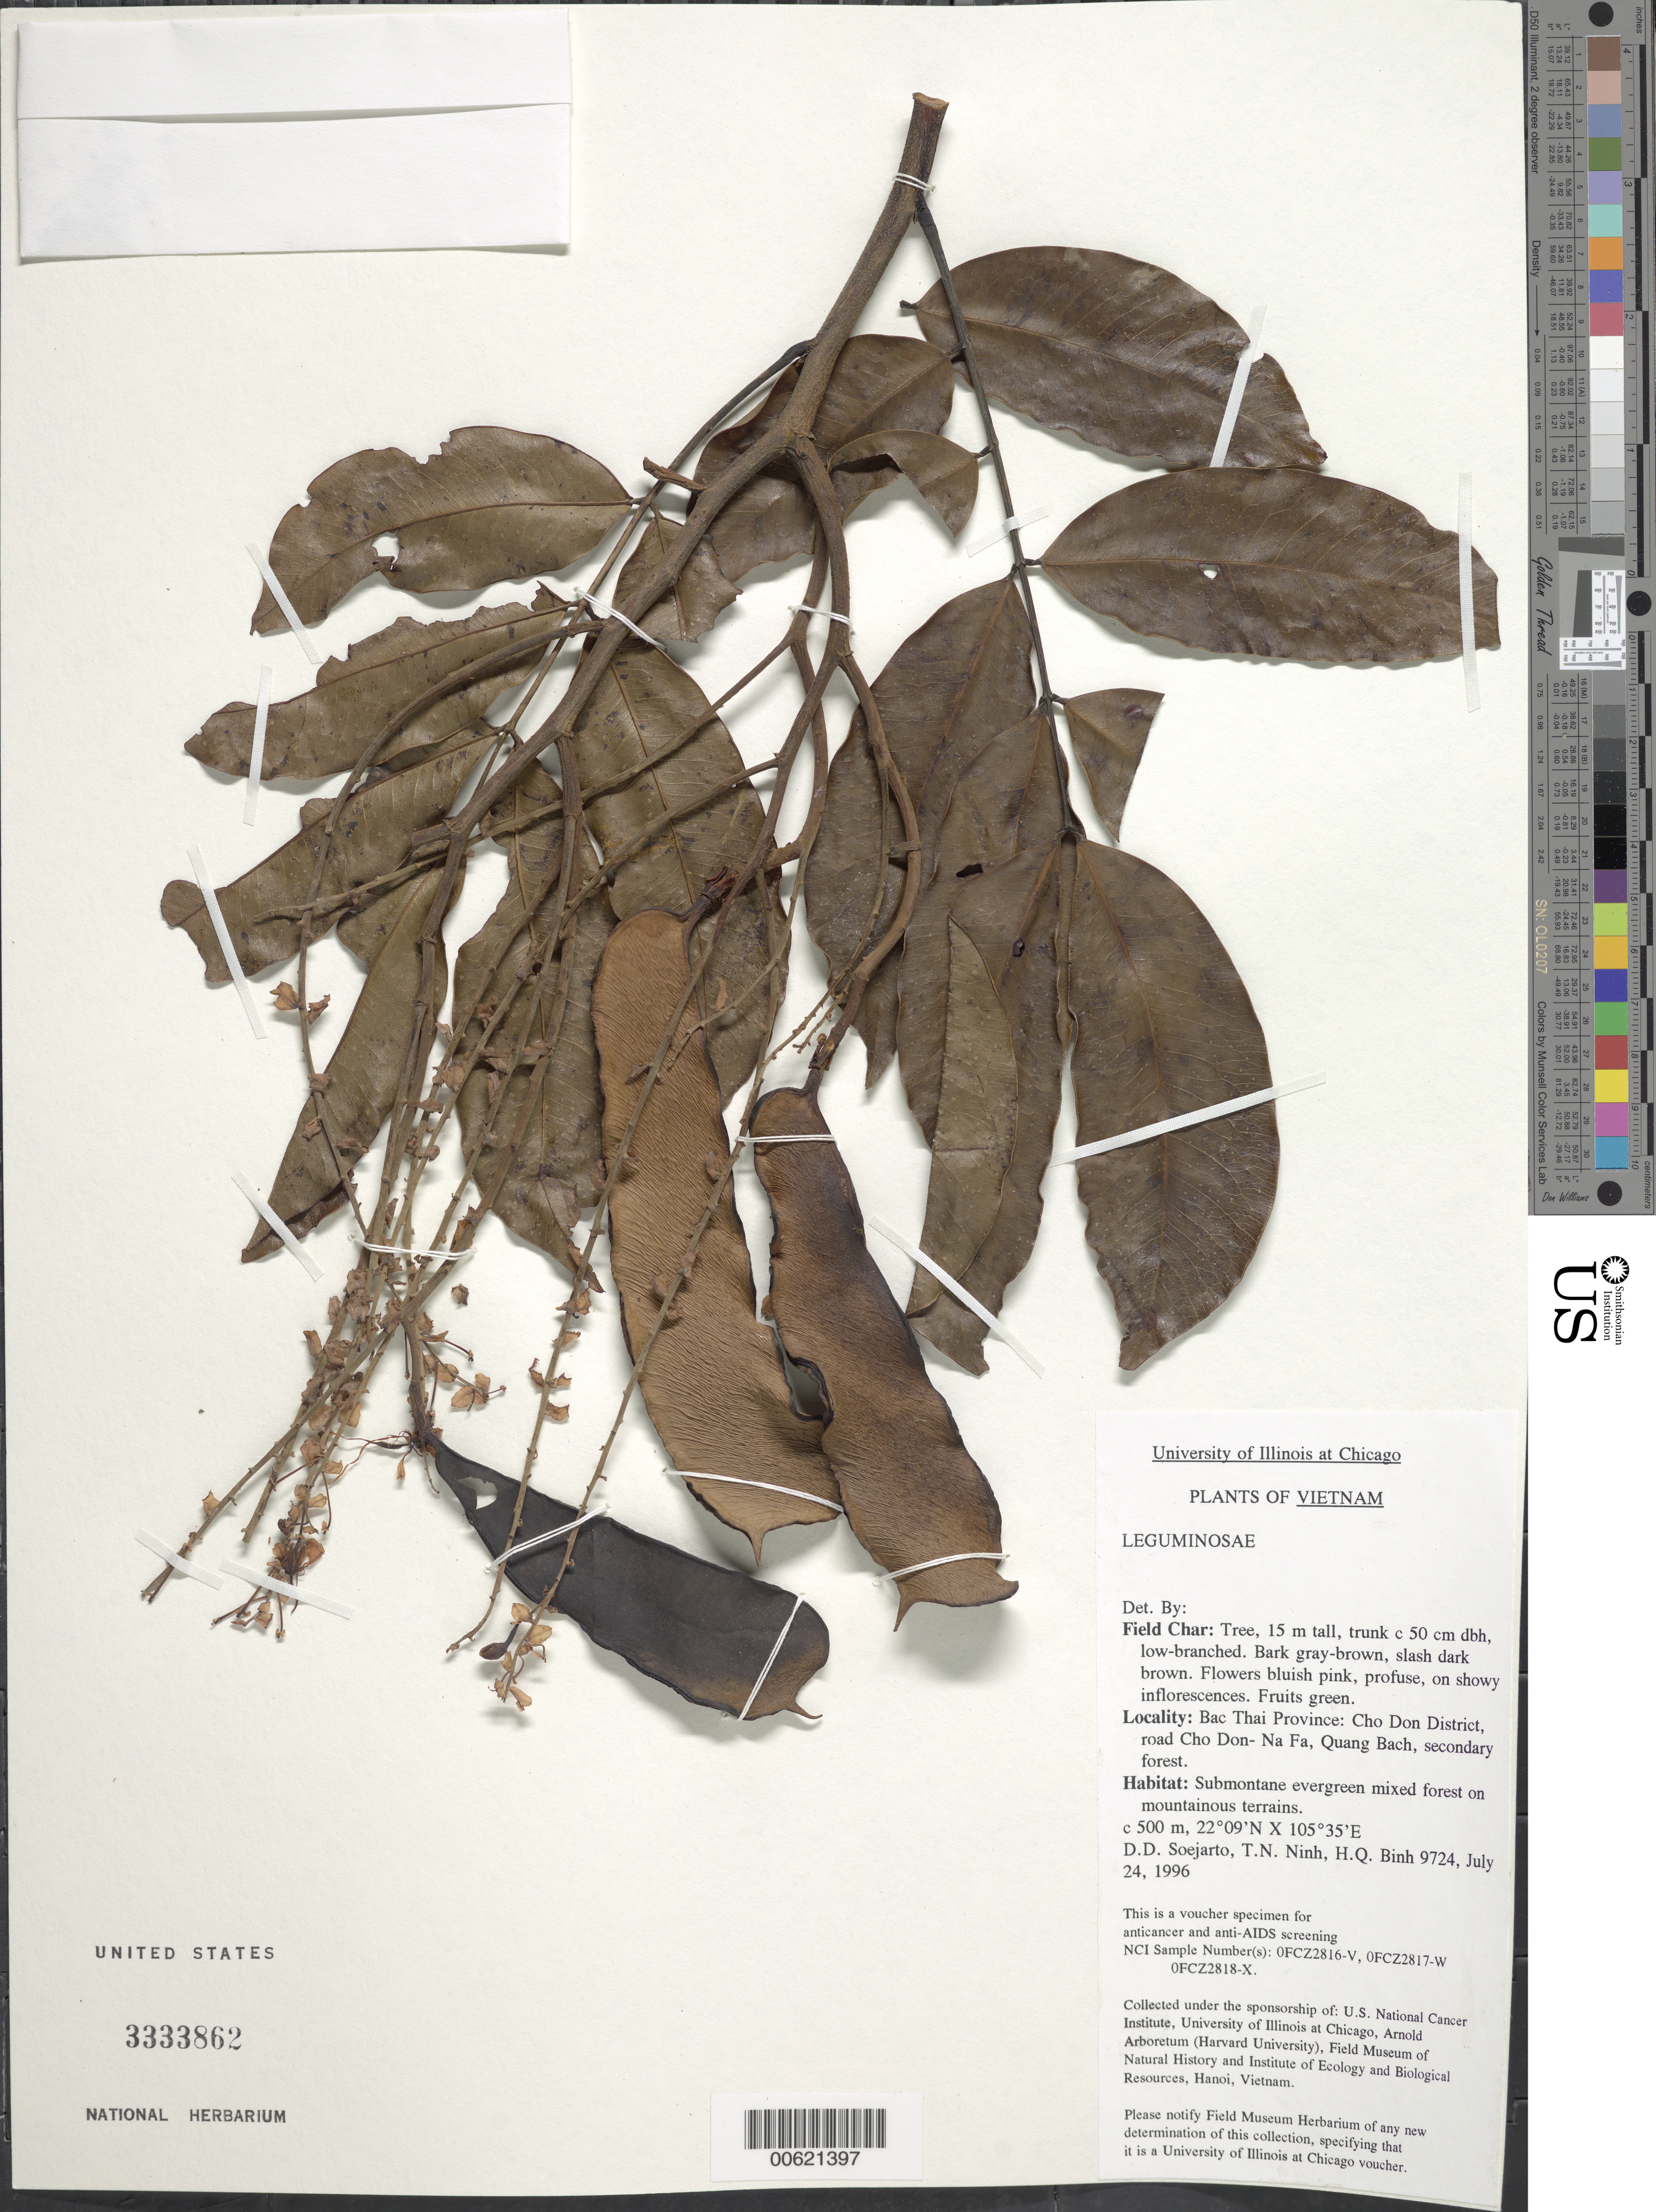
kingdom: Plantae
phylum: Tracheophyta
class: Magnoliopsida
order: Fabales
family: Fabaceae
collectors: T. H. Ninh & H. Q. Binh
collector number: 9724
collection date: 1996-07-24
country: Vietnam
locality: Bac Thai Province: Cho Don District, road Cho Don - Na Fa, Quang Bach, secondary forest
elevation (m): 500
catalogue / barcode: US 3333862